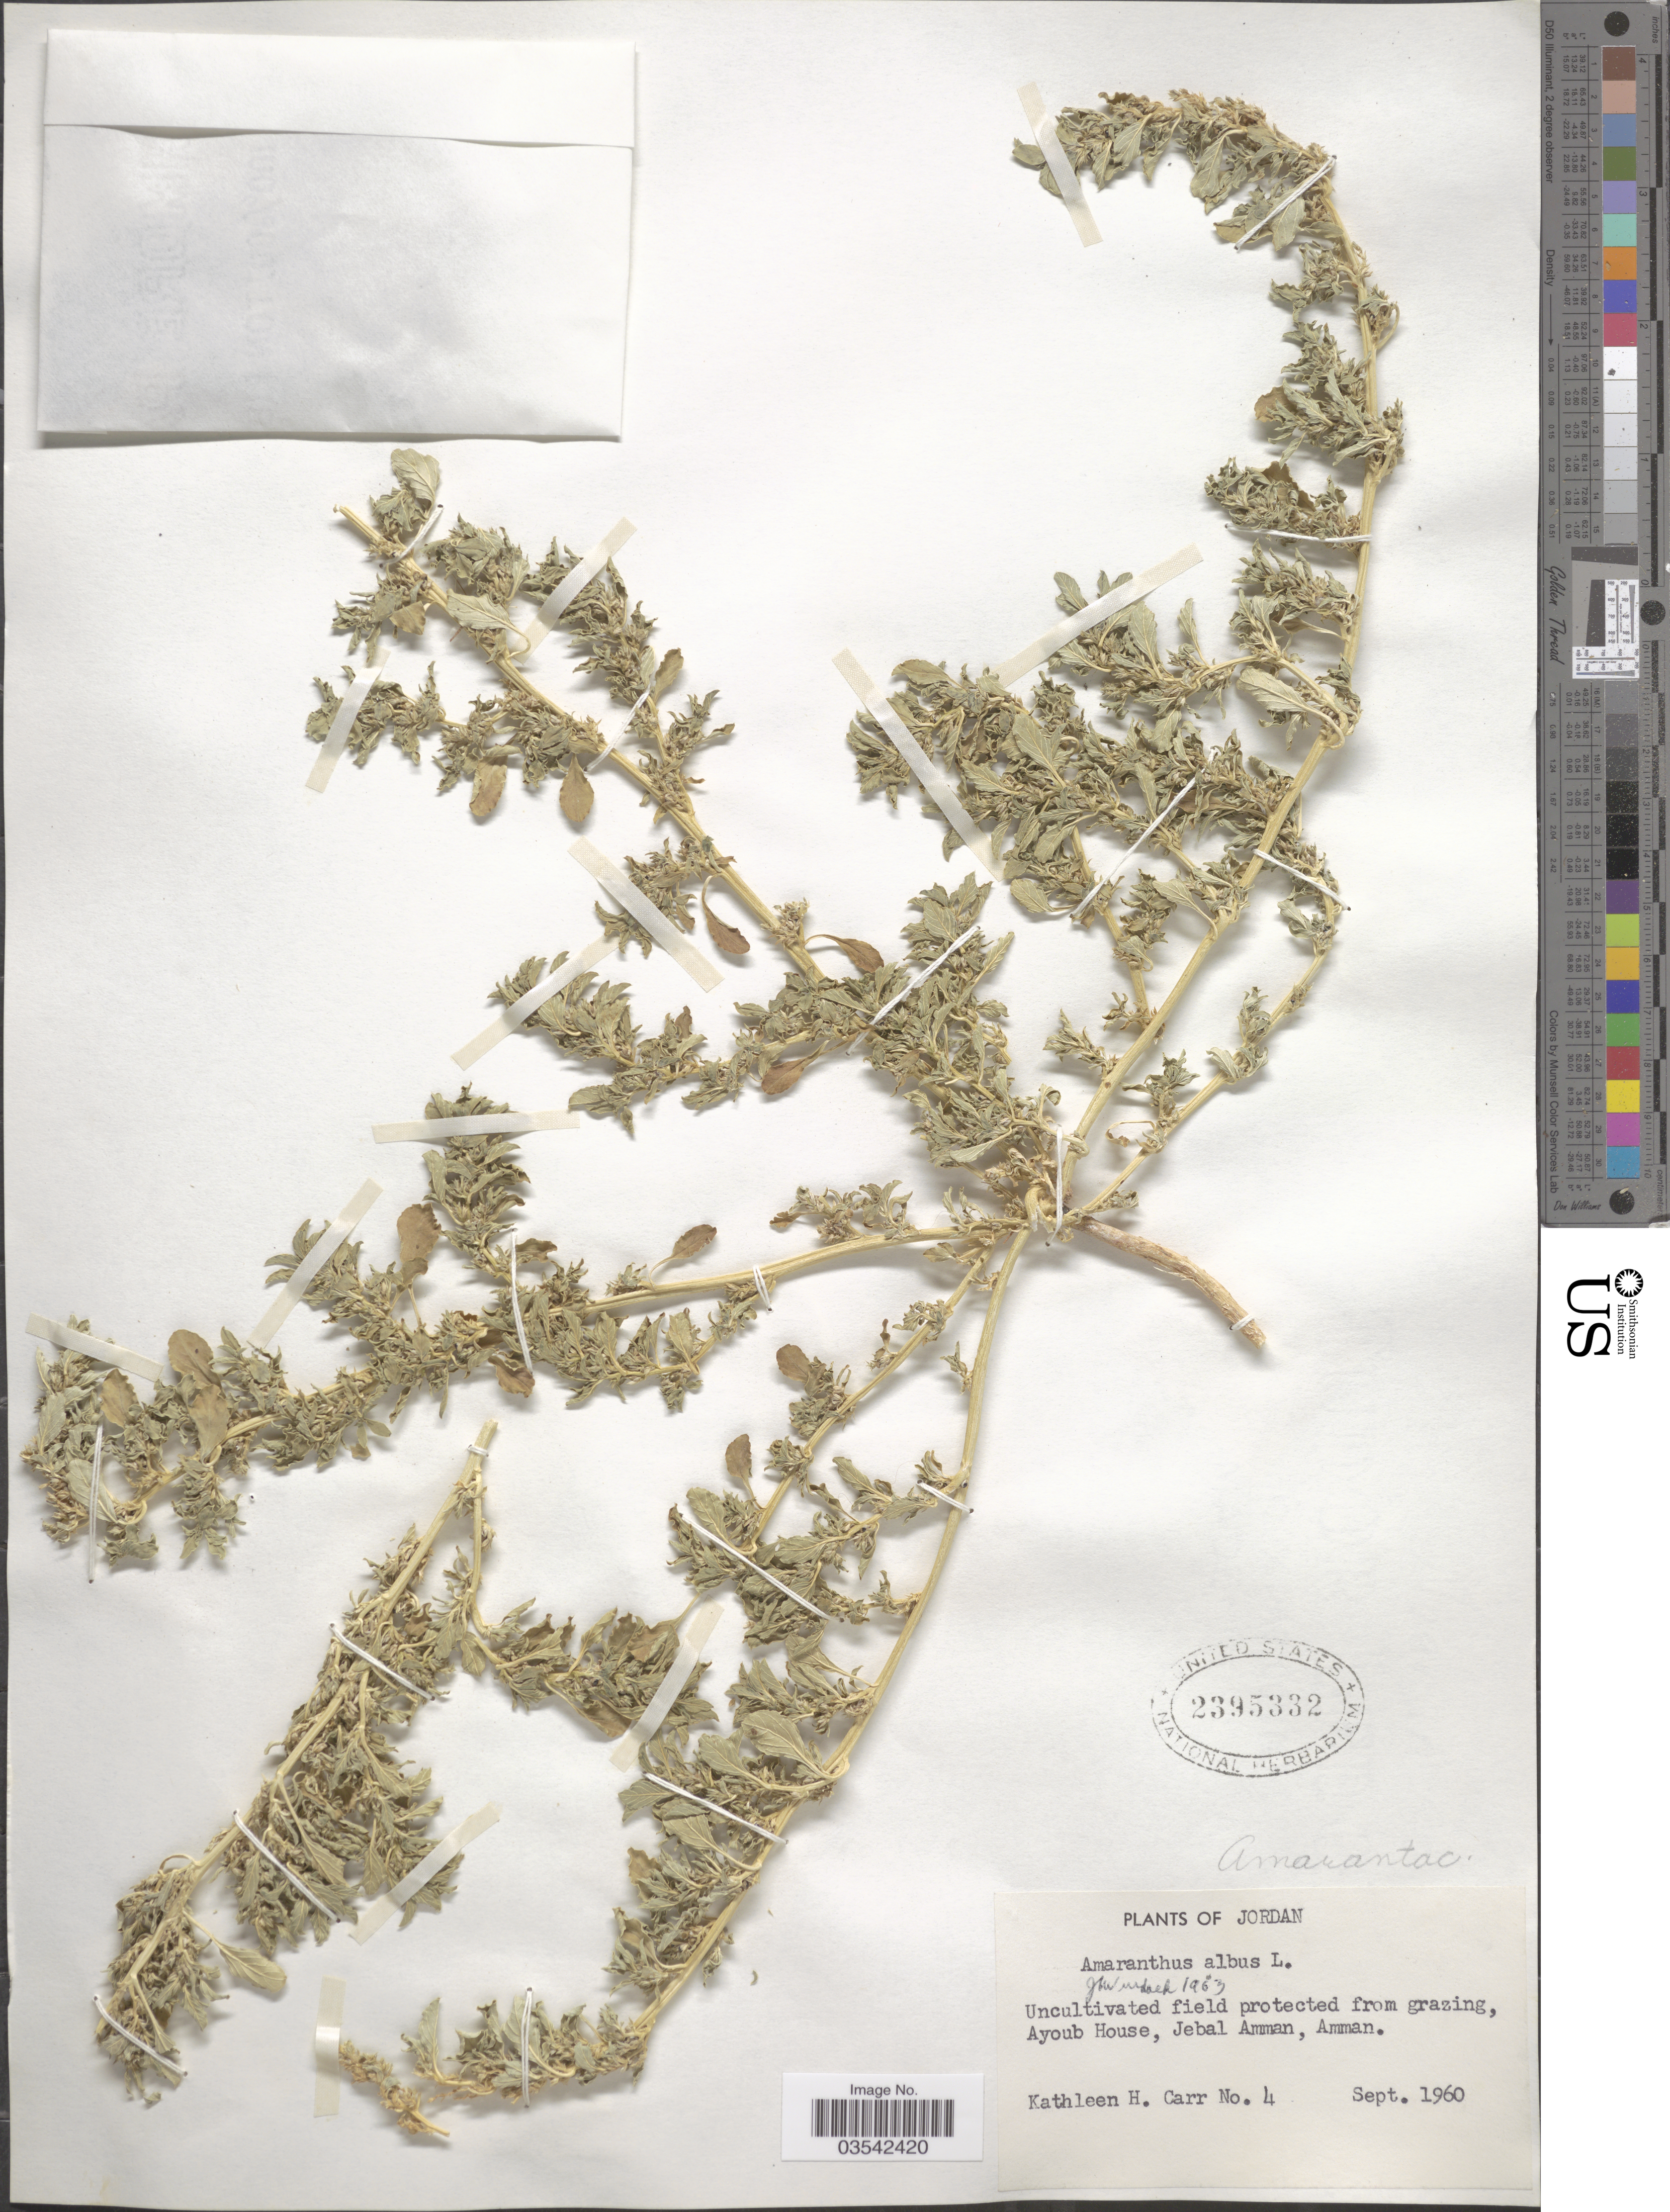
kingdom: Plantae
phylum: Tracheophyta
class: Magnoliopsida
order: Caryophyllales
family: Amaranthaceae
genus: Amaranthus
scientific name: Amaranthus albus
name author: L.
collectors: K. Carr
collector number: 4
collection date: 1960-09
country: Jordan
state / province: Amman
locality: Ayoub House, Jebal Amman.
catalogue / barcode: US 2395332